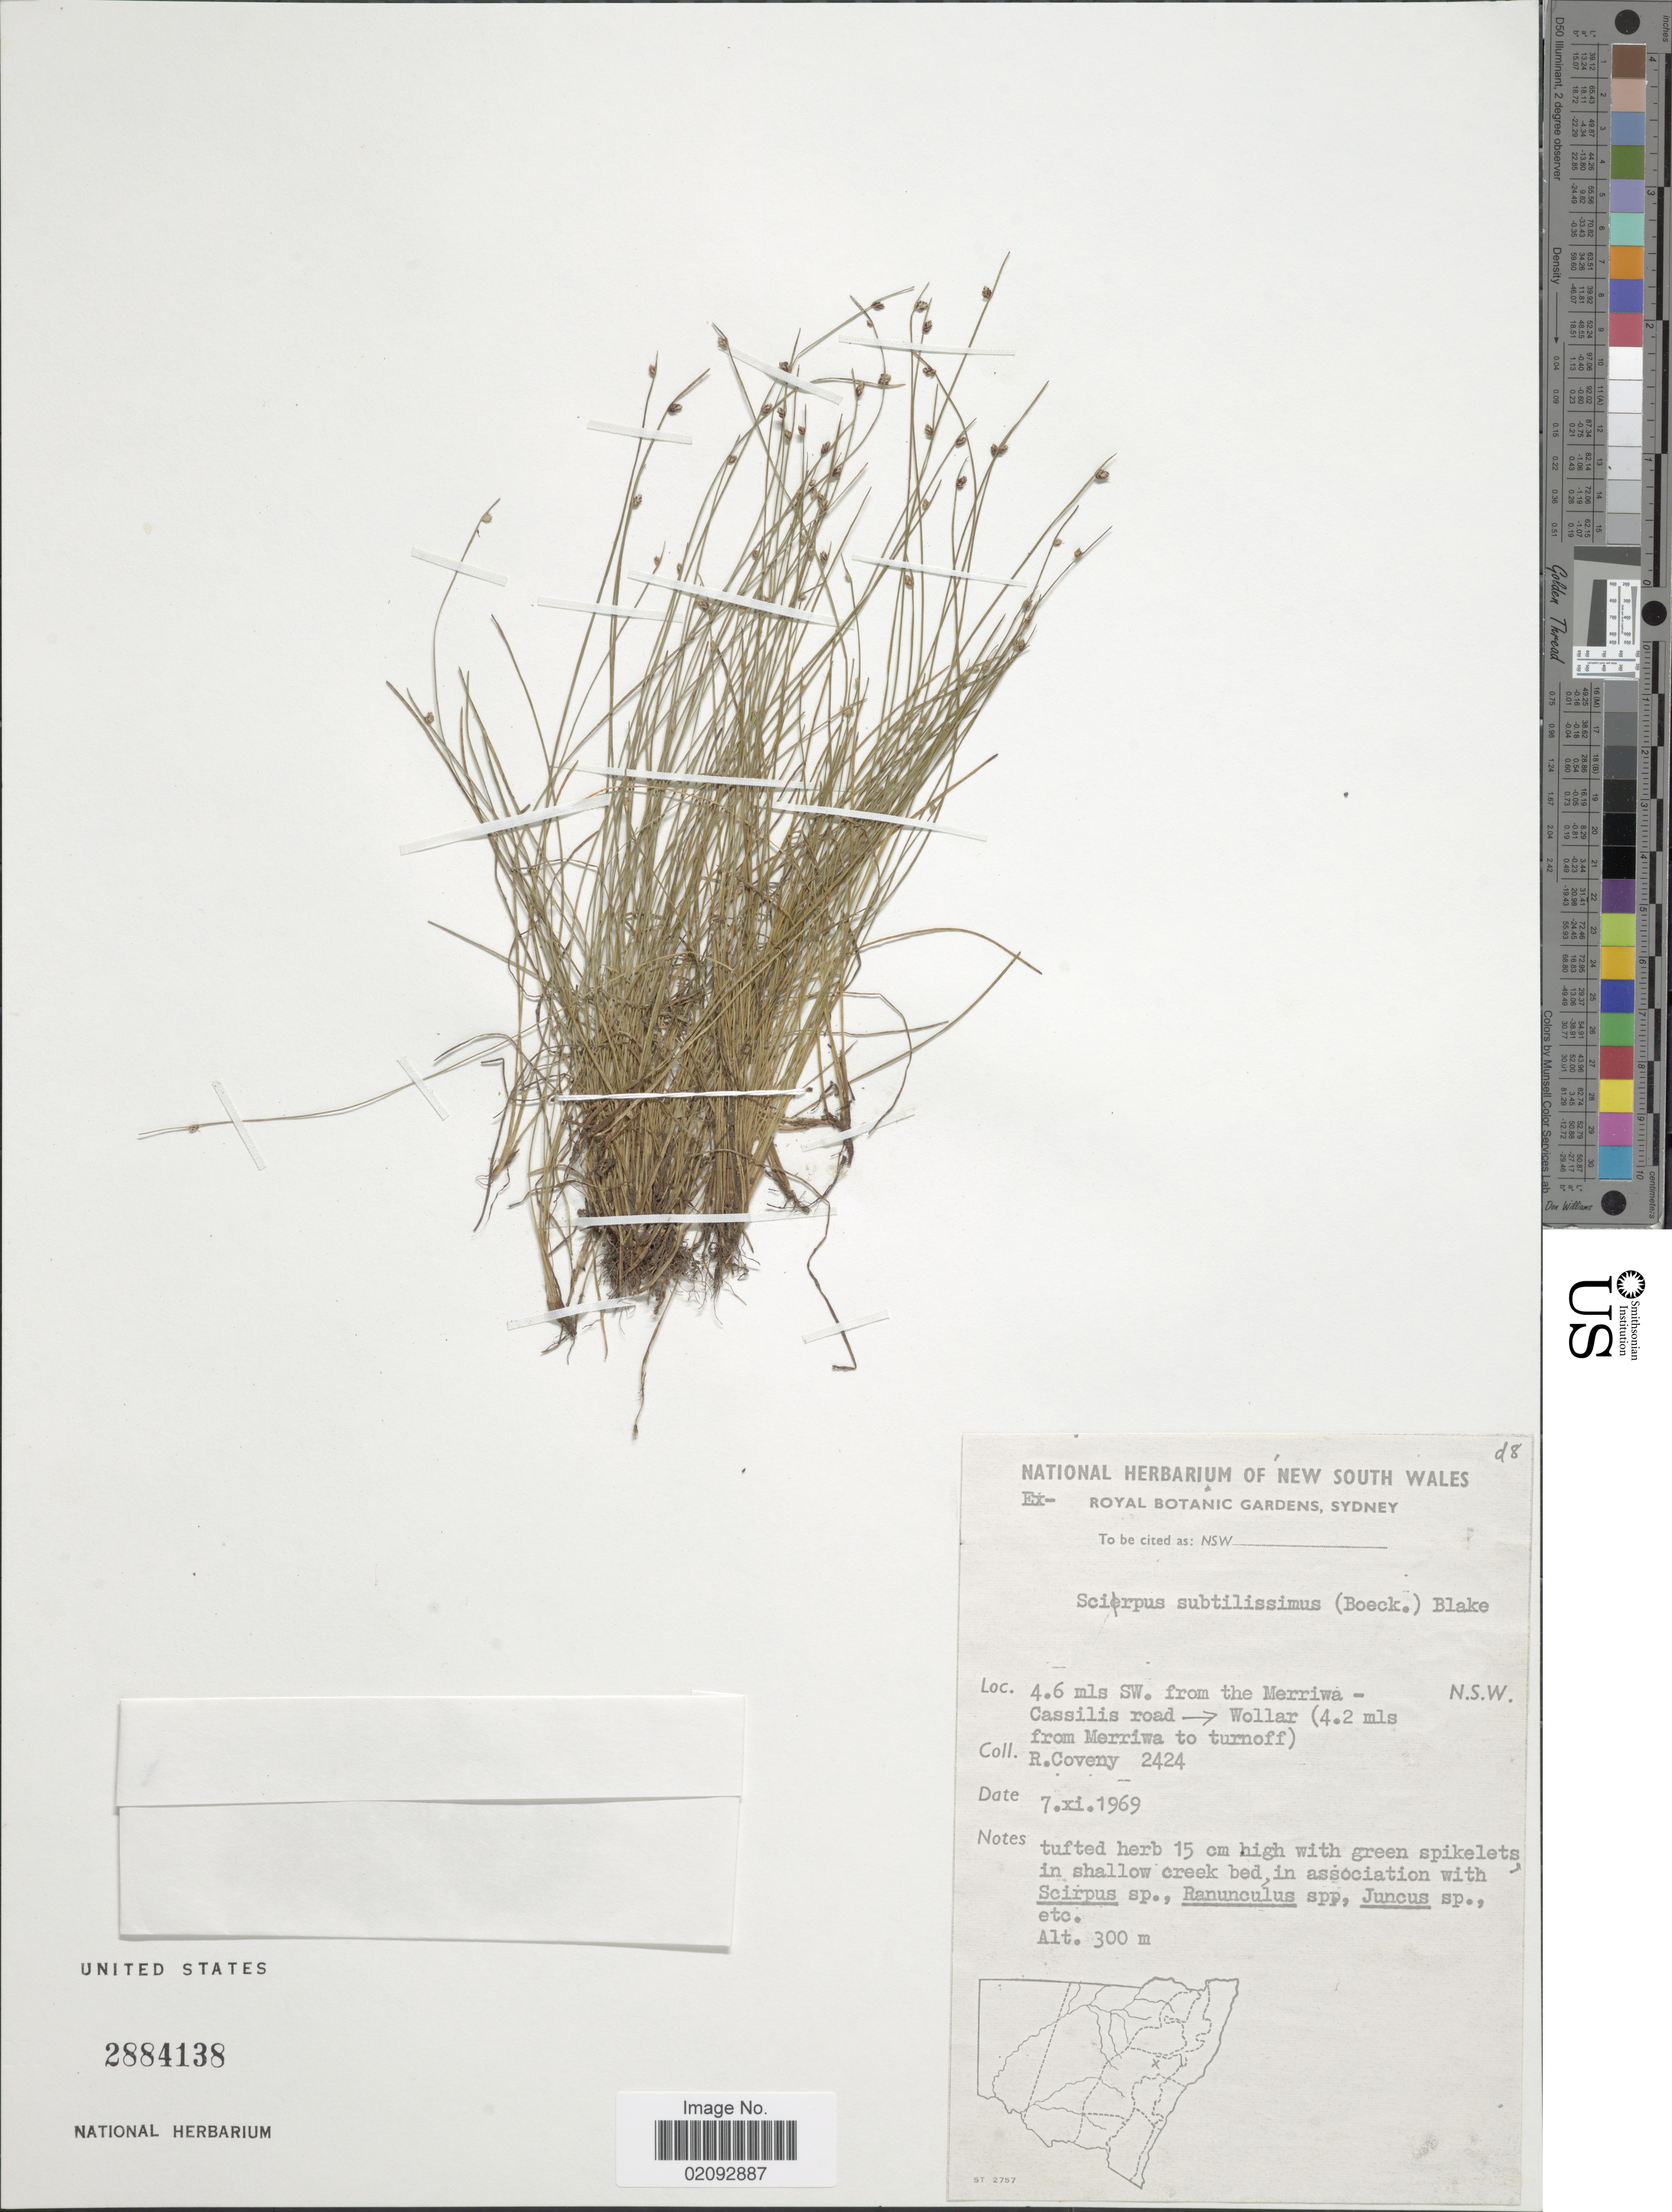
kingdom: Plantae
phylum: Tracheophyta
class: Liliopsida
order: Poales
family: Cyperaceae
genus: Isolepis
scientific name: Isolepis subtilissima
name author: Boeckeler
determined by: Strong, Mark T., (BOT), Smithsonian Institution - National Museum of Natural History (UNITED STATES)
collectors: R. Coveny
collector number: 2424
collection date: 1969-11-07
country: Australia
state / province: New South Wales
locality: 4.6 mls SW from the Merriwa - Cassilis road - Wollar (4.2 mls from Merriwa to turnoff)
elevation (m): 300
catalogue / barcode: US 2884138